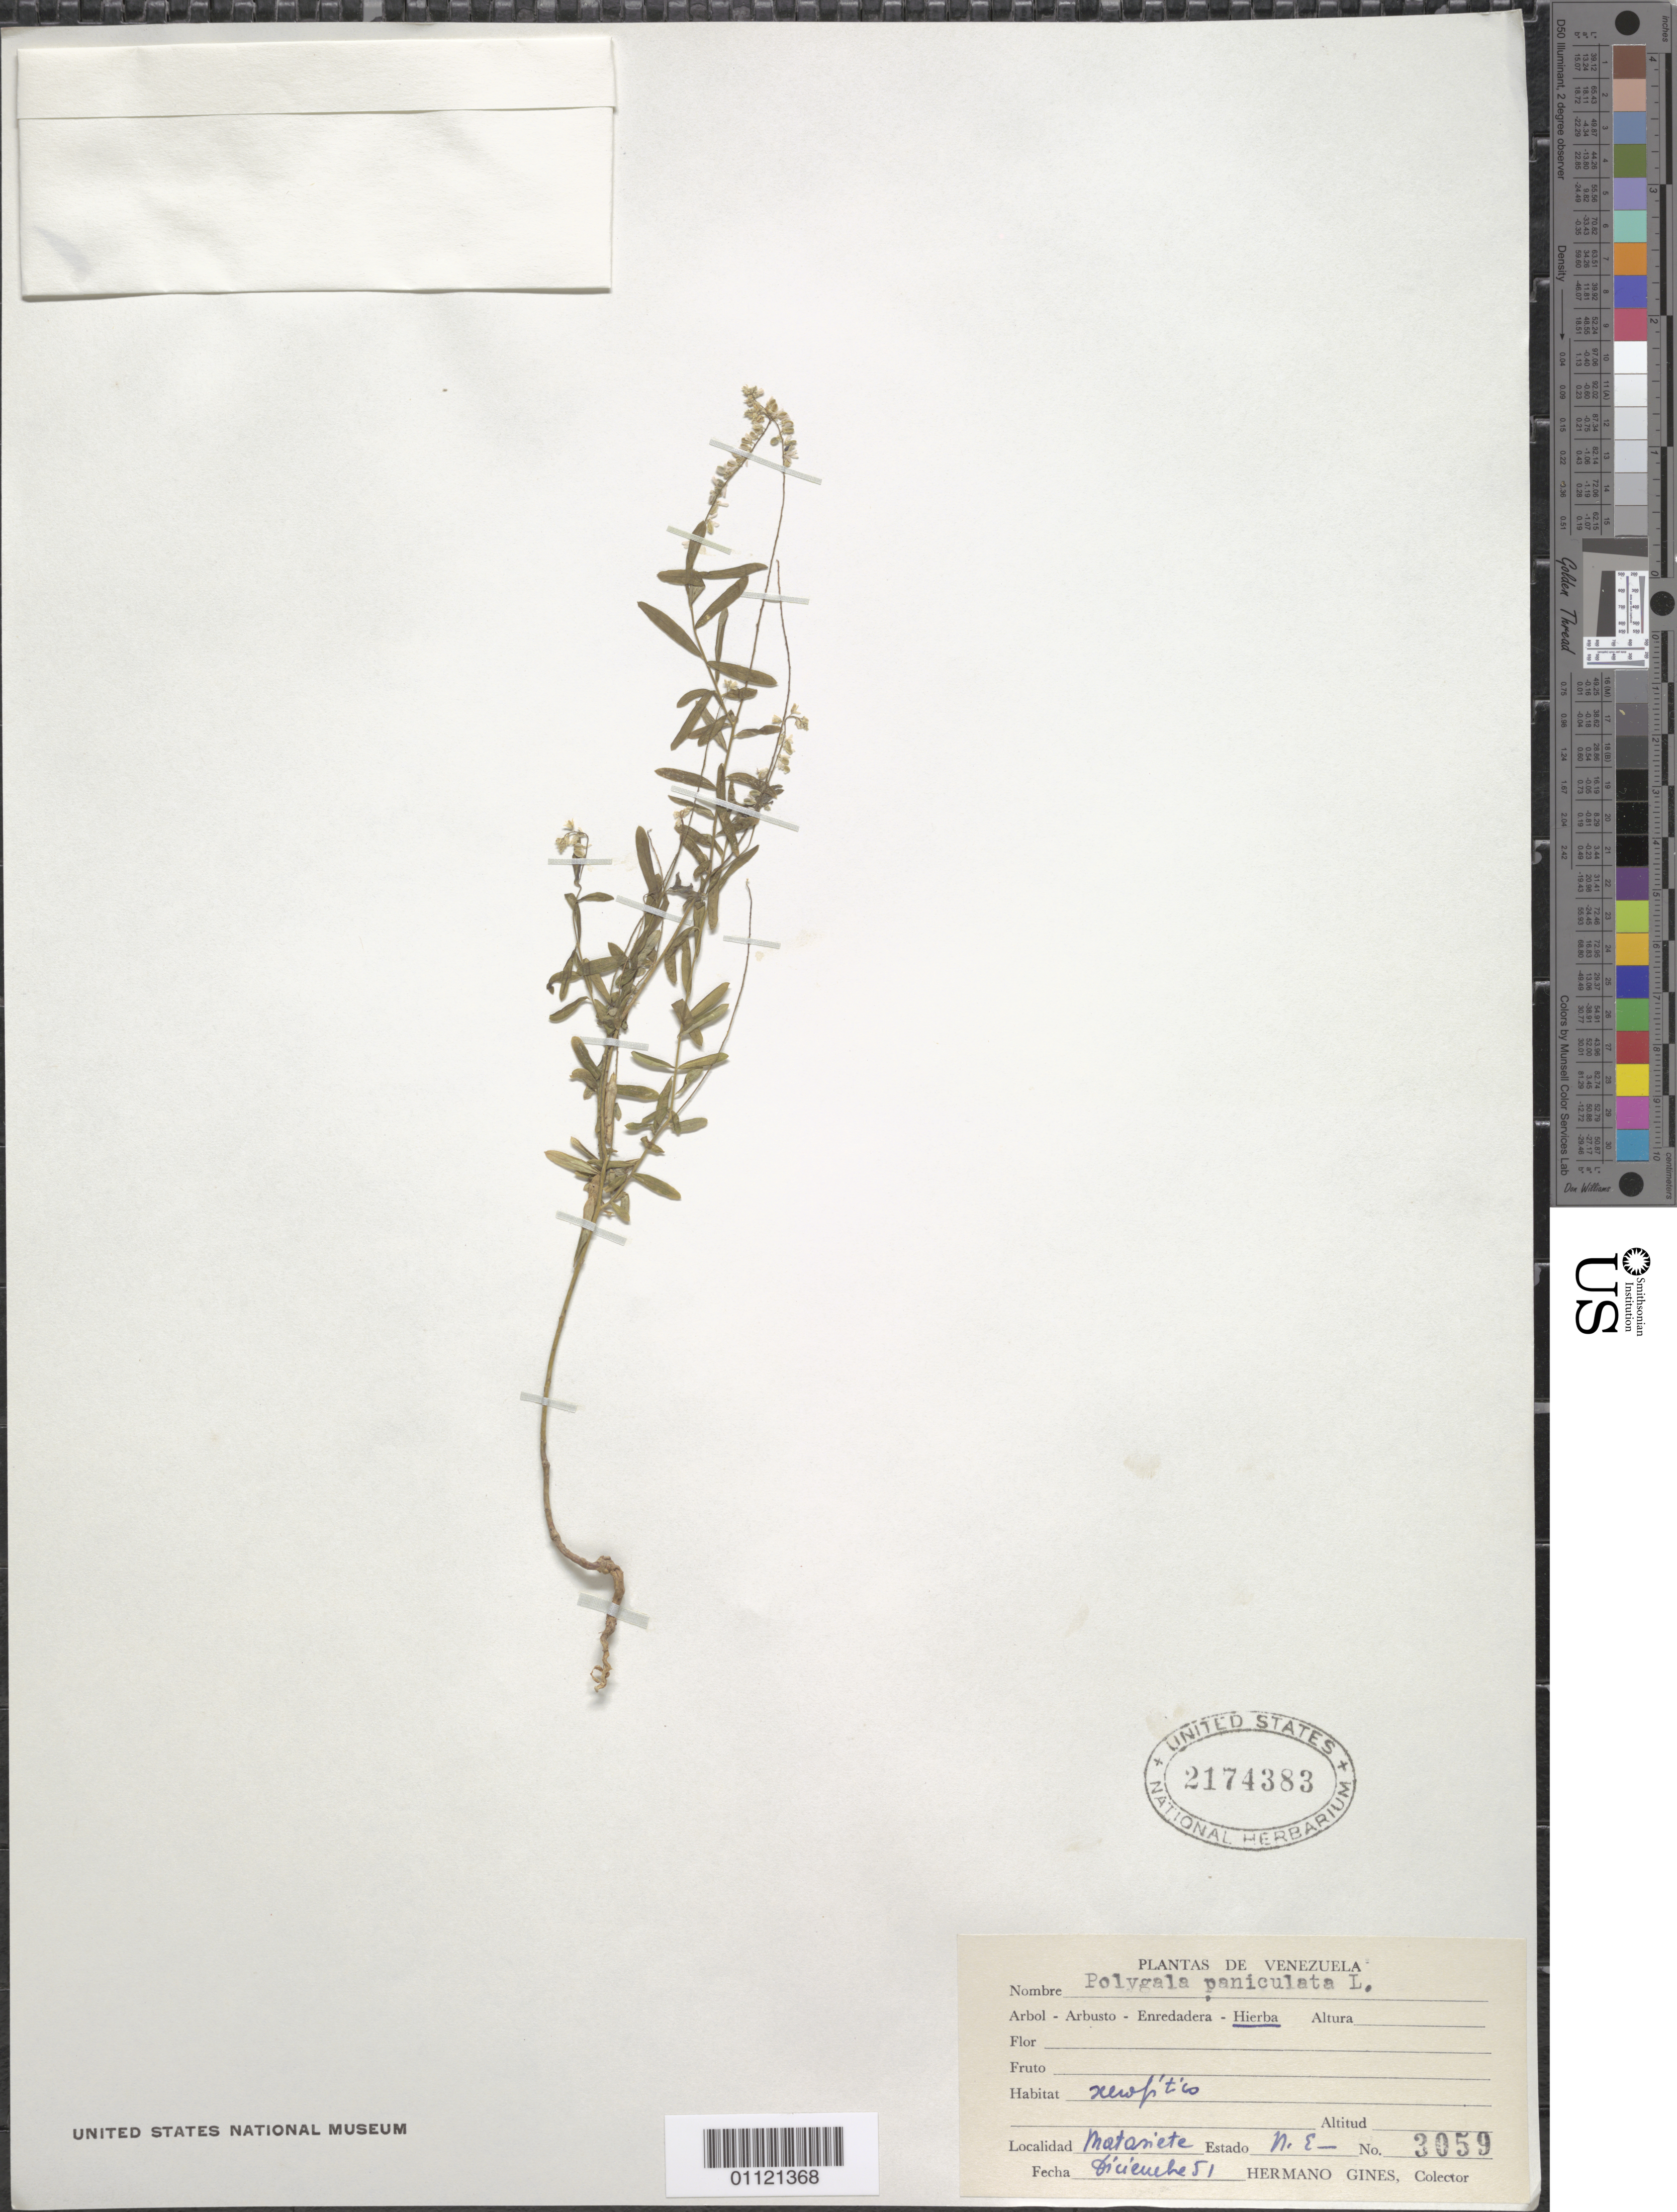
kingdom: Plantae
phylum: Tracheophyta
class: Magnoliopsida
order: Fabales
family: Polygalaceae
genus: Polygala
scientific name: Polygala paniculata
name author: L.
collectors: Bro. Gines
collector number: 3059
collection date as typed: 01 Dec 1951 to 31 Dec 1951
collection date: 1951-12-01/1951-12-31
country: Venezuela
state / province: Nueva Esparta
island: Margarita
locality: Matasiete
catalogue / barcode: US 2174383